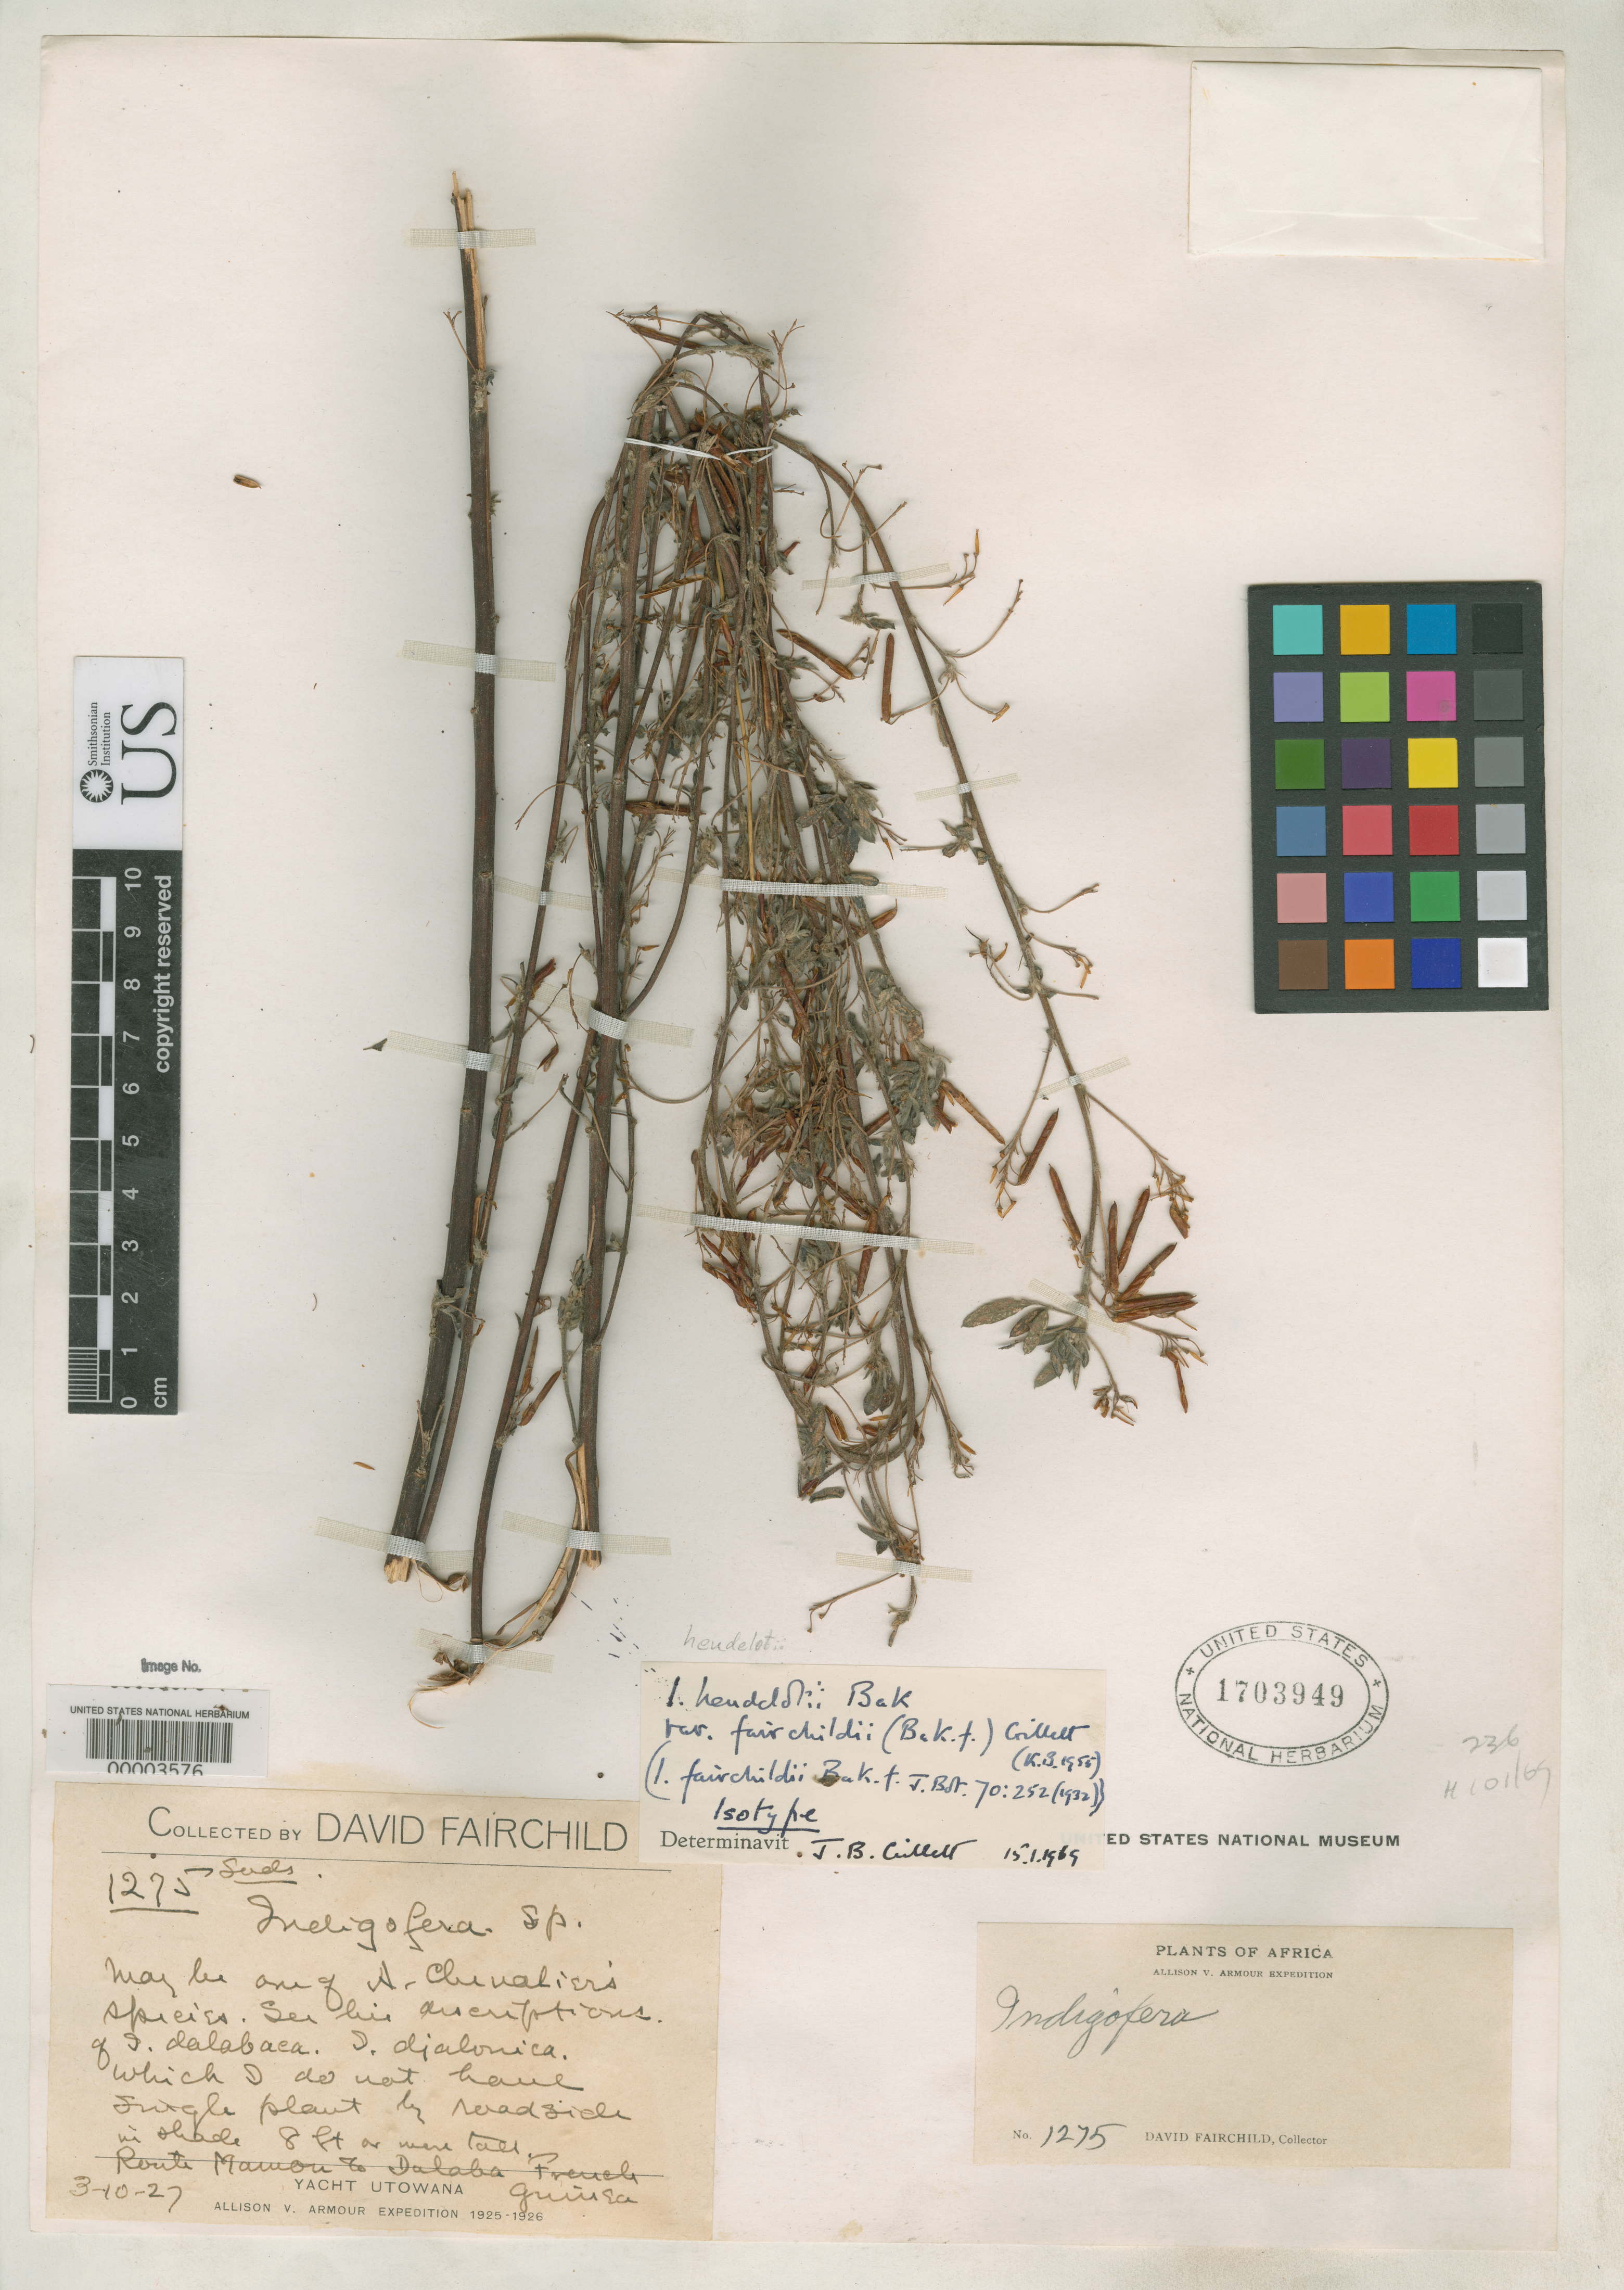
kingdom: Plantae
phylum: Tracheophyta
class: Magnoliopsida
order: Fabales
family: Fabaceae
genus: Indigofera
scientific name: Indigofera fairchildii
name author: Baker f.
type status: Isotype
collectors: D. Fairchild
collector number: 1275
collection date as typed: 10 Mar 1927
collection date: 1927-03-10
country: Guinea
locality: Fouta Jalon, between Mamon and Dalaba.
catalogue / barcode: US 1703949